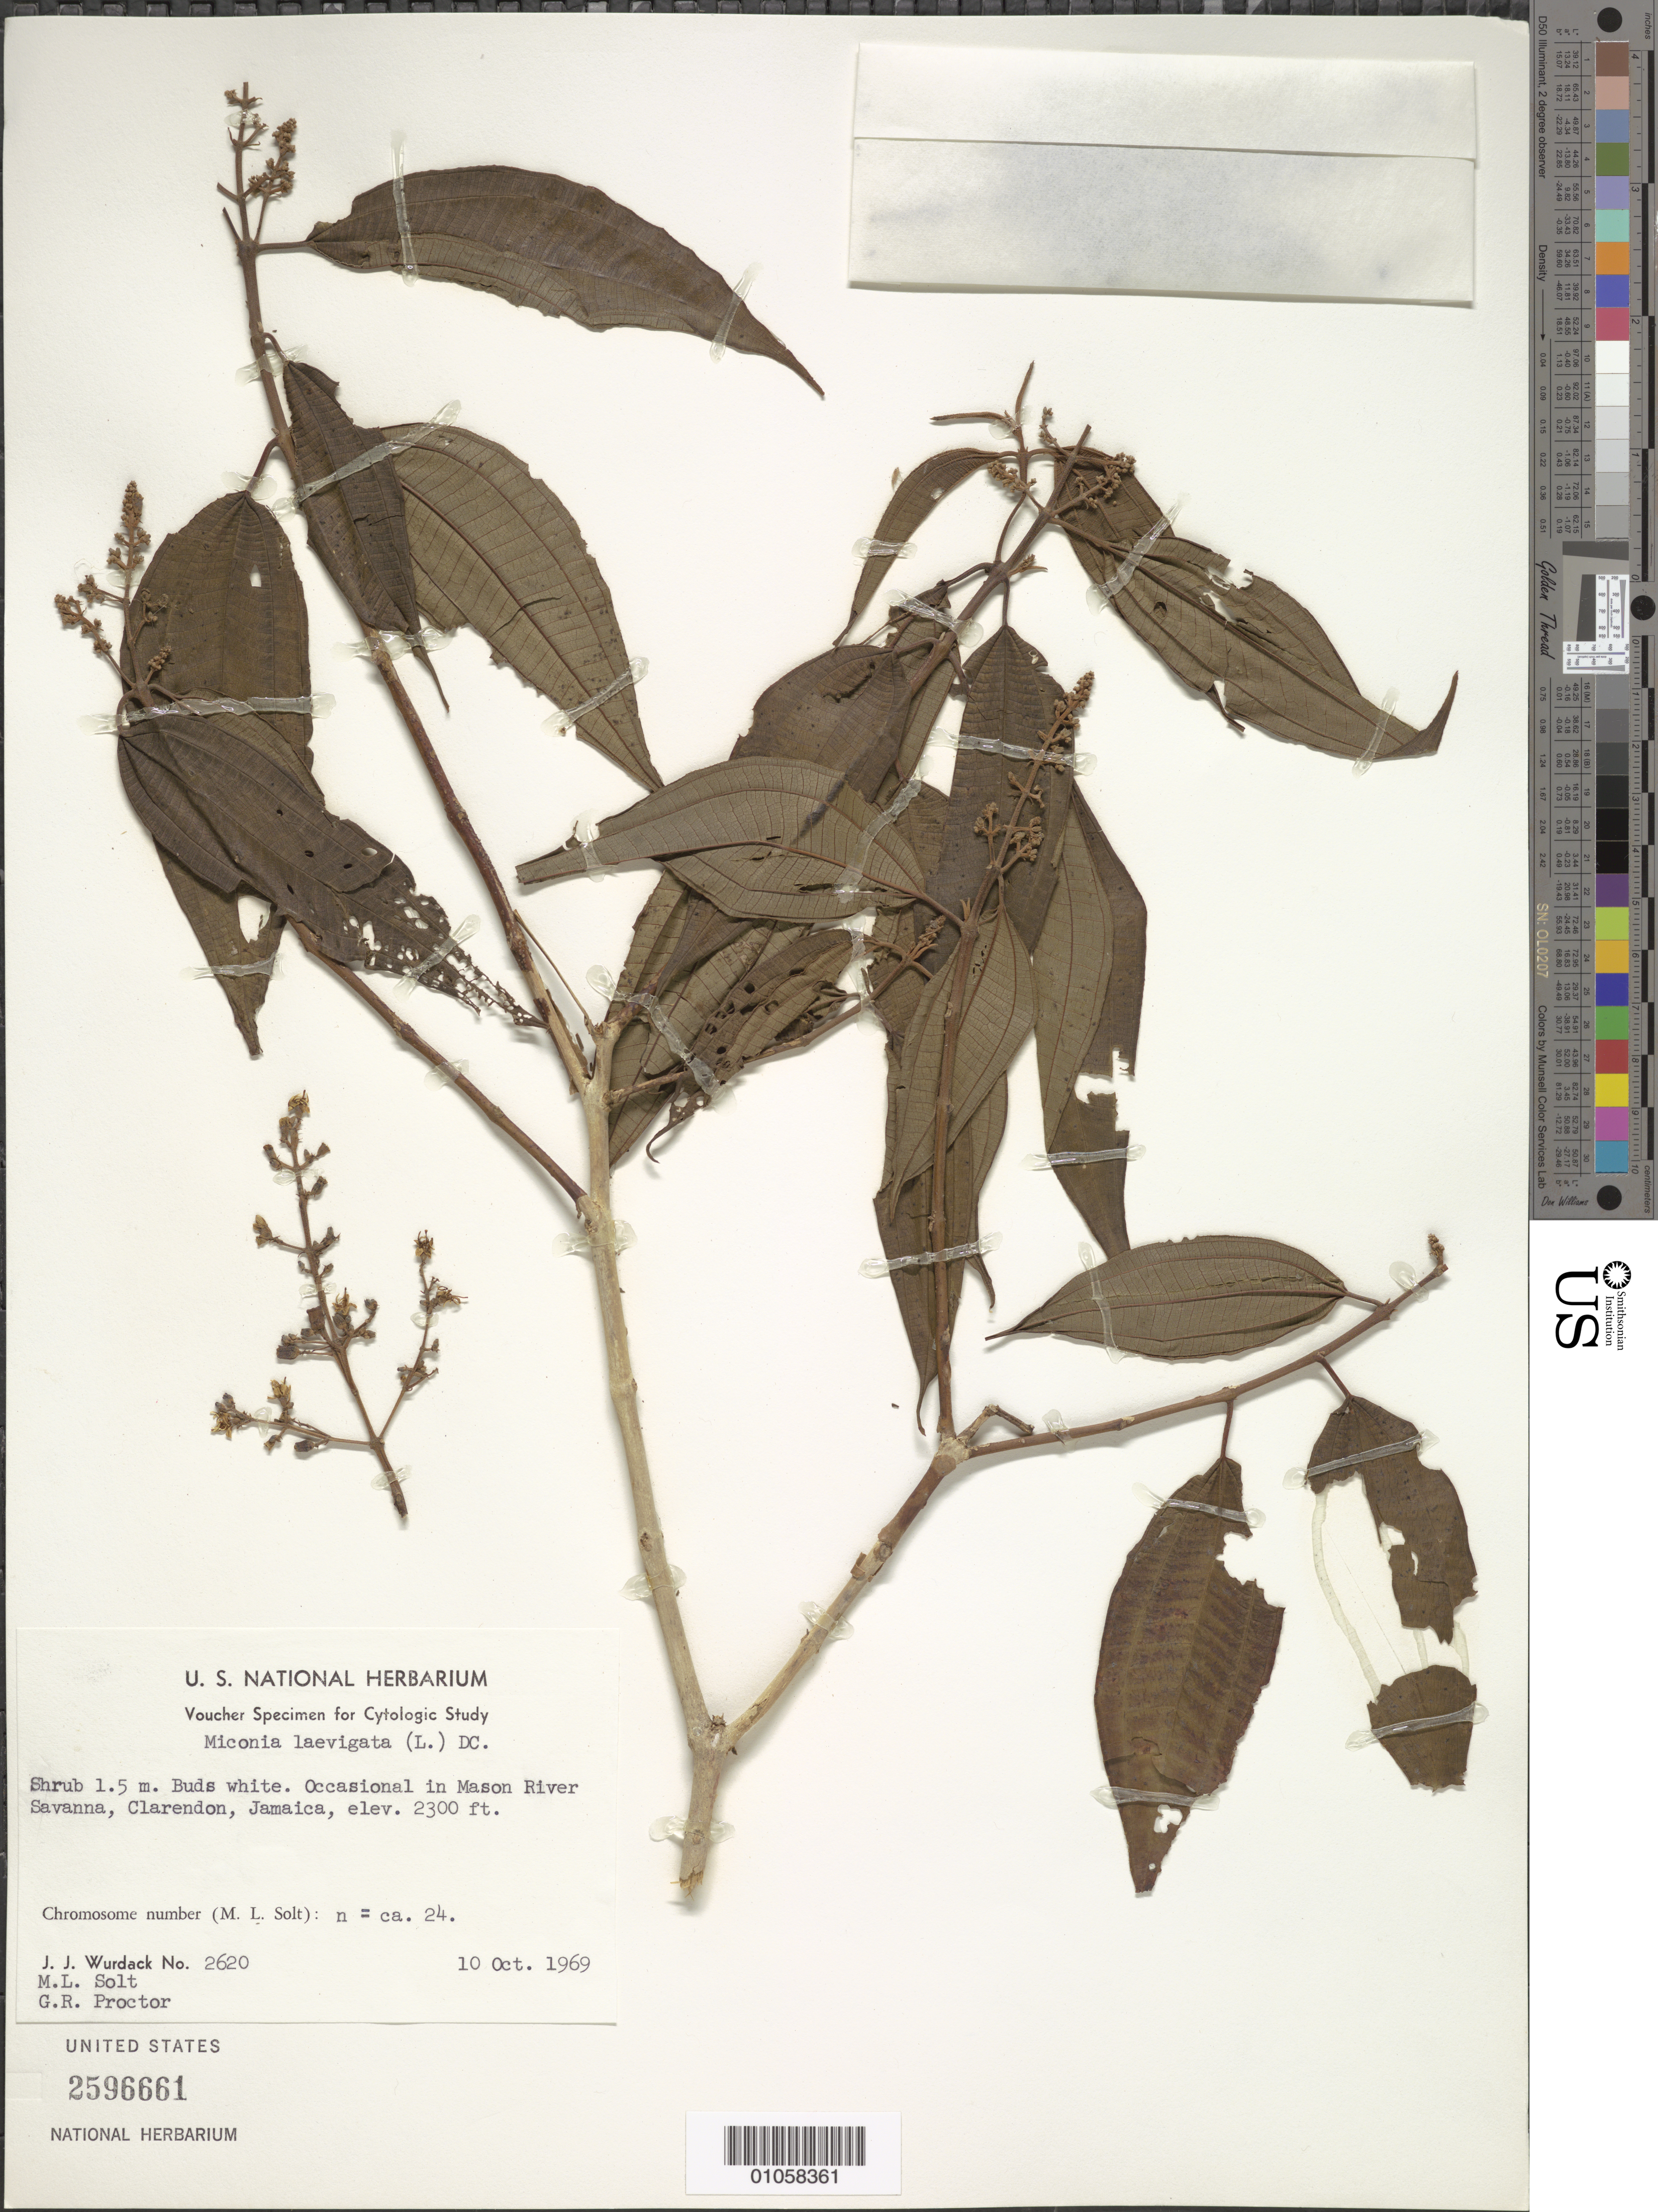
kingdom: Plantae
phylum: Tracheophyta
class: Magnoliopsida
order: Myrtales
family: Melastomataceae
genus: Miconia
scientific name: Miconia laevigata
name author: (L.) D. Don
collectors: J. J. Wurdack, M. Solt & G. R. Proctor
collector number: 2620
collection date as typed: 10 Oct 1969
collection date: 1969-10-10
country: Jamaica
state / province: Clarendon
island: Jamaica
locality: Mason River Savanna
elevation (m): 701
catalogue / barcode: US 2596661